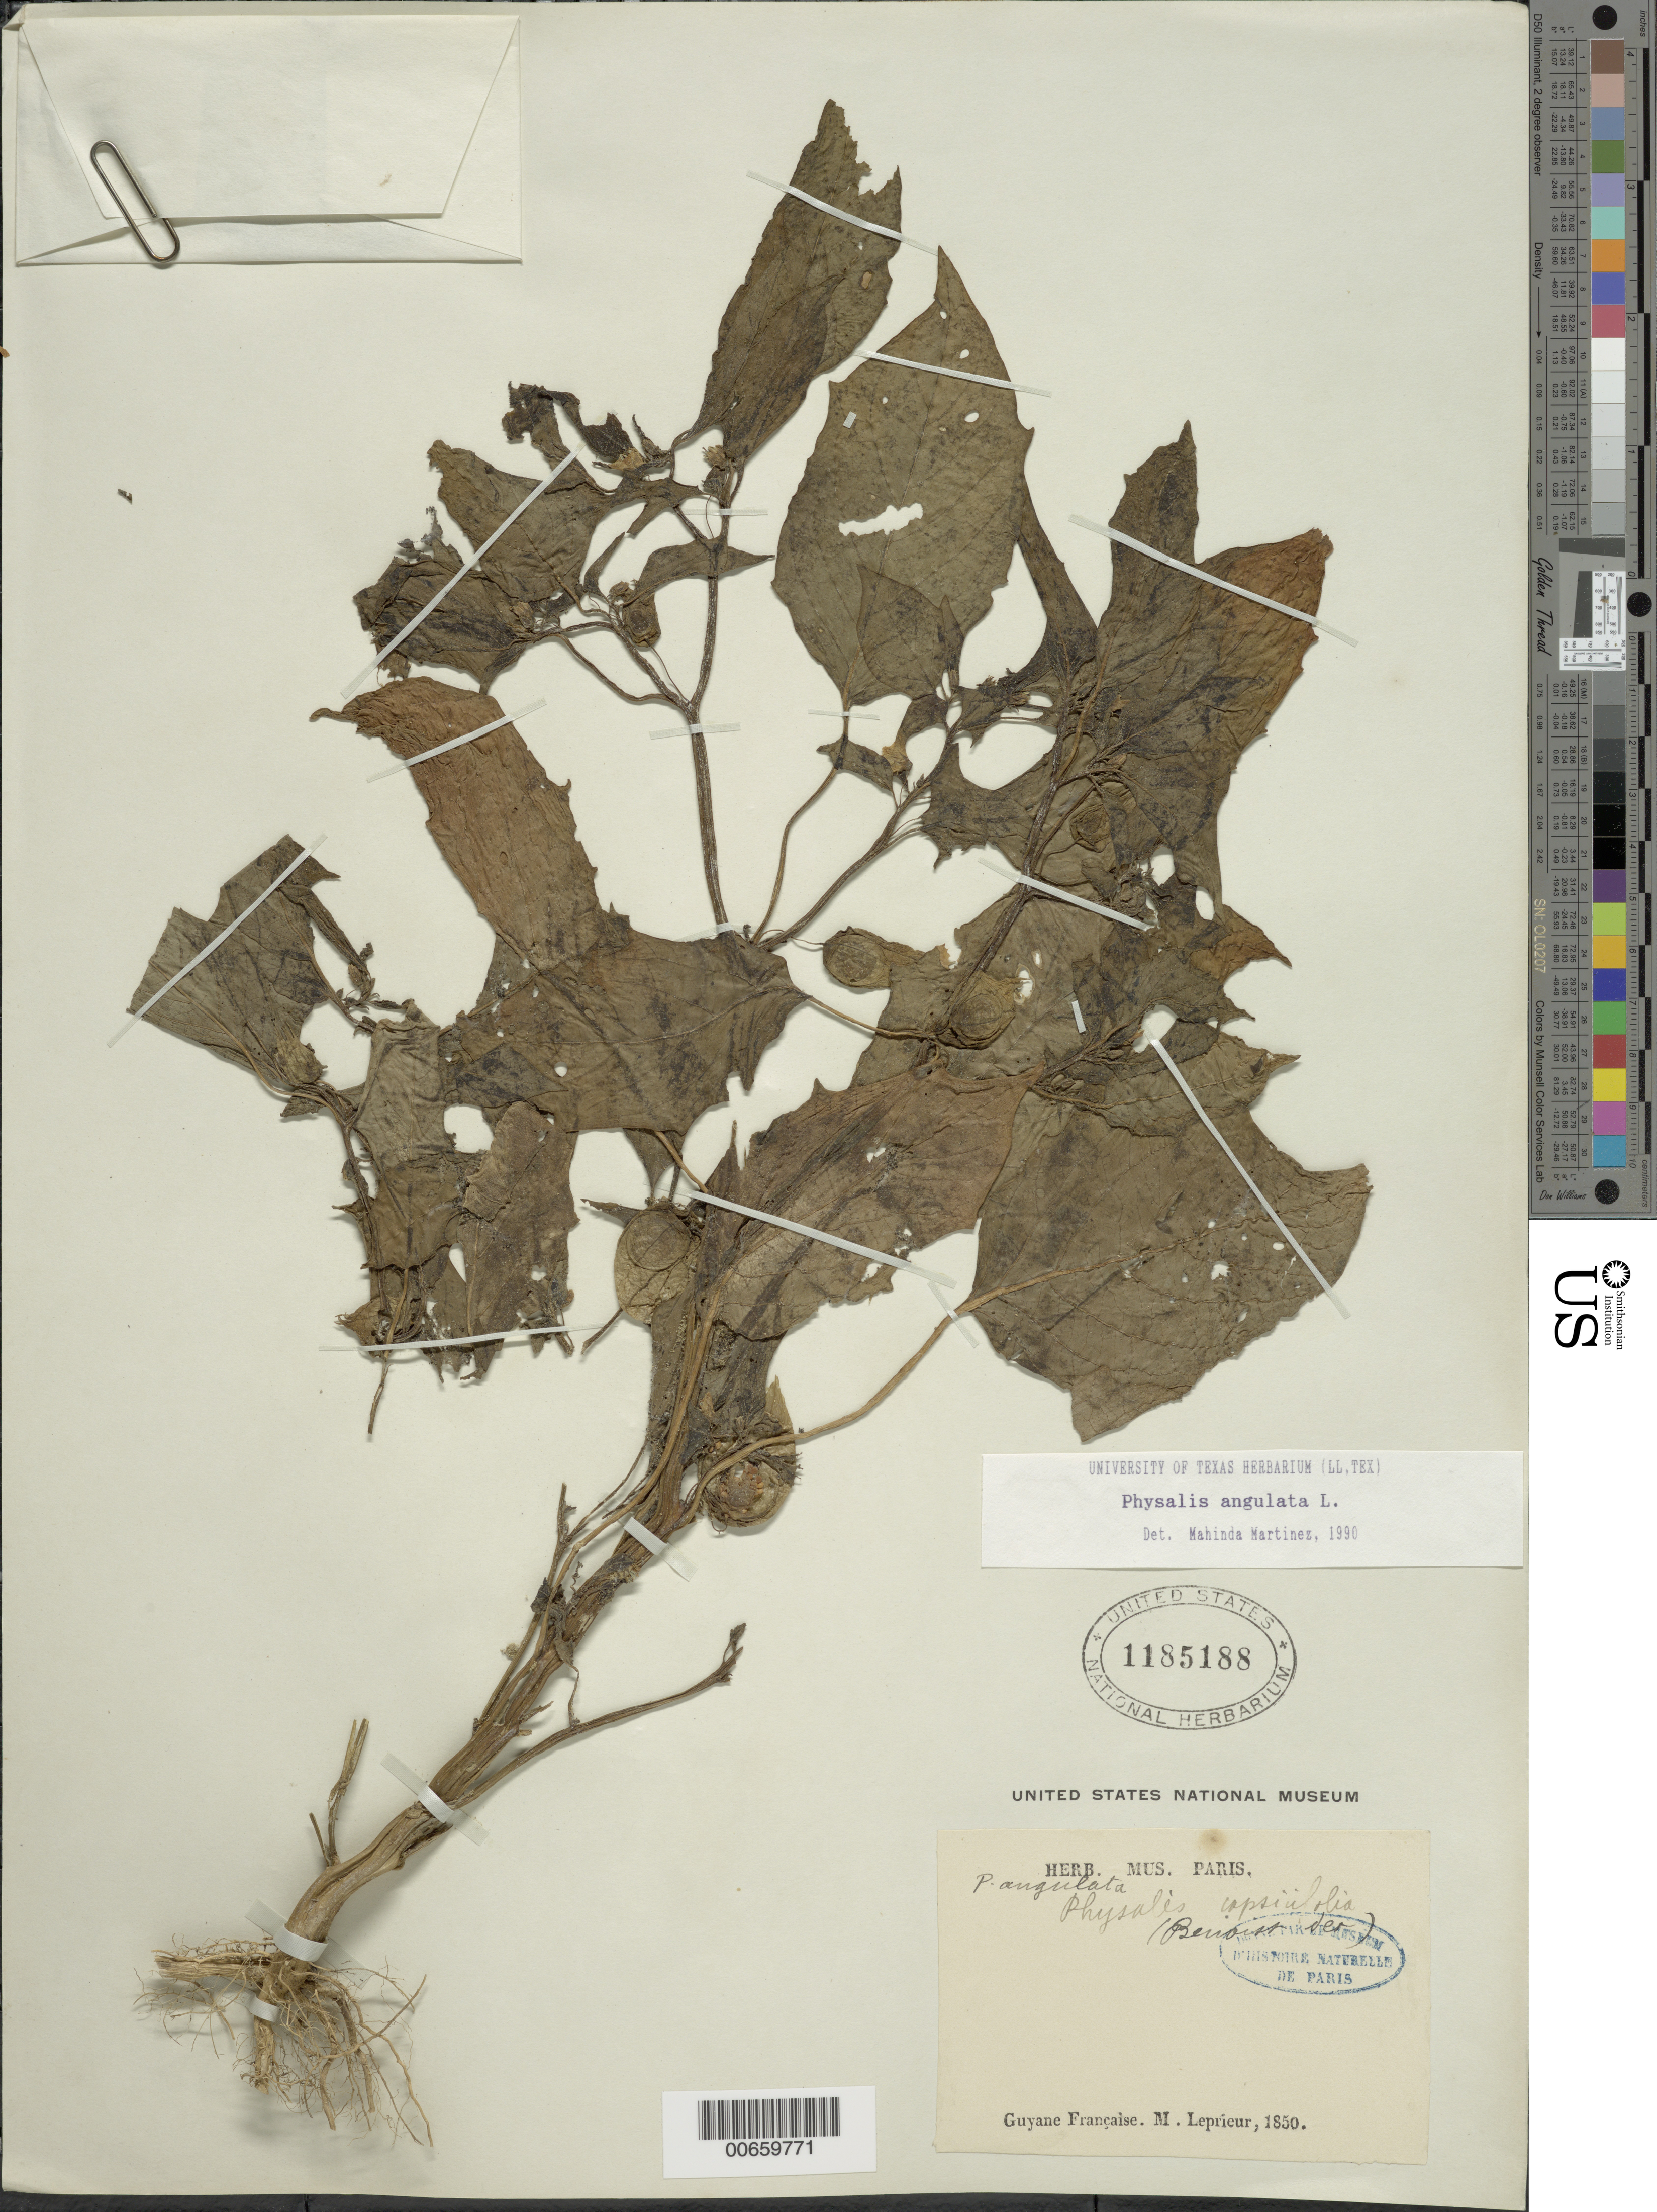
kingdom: Plantae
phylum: Tracheophyta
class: Magnoliopsida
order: Solanales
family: Solanaceae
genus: Physalis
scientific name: Physalis angulata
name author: L.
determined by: Martinez, M.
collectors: F. M. R. Leprieur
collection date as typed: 1850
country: French Guiana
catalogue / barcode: US 1185188